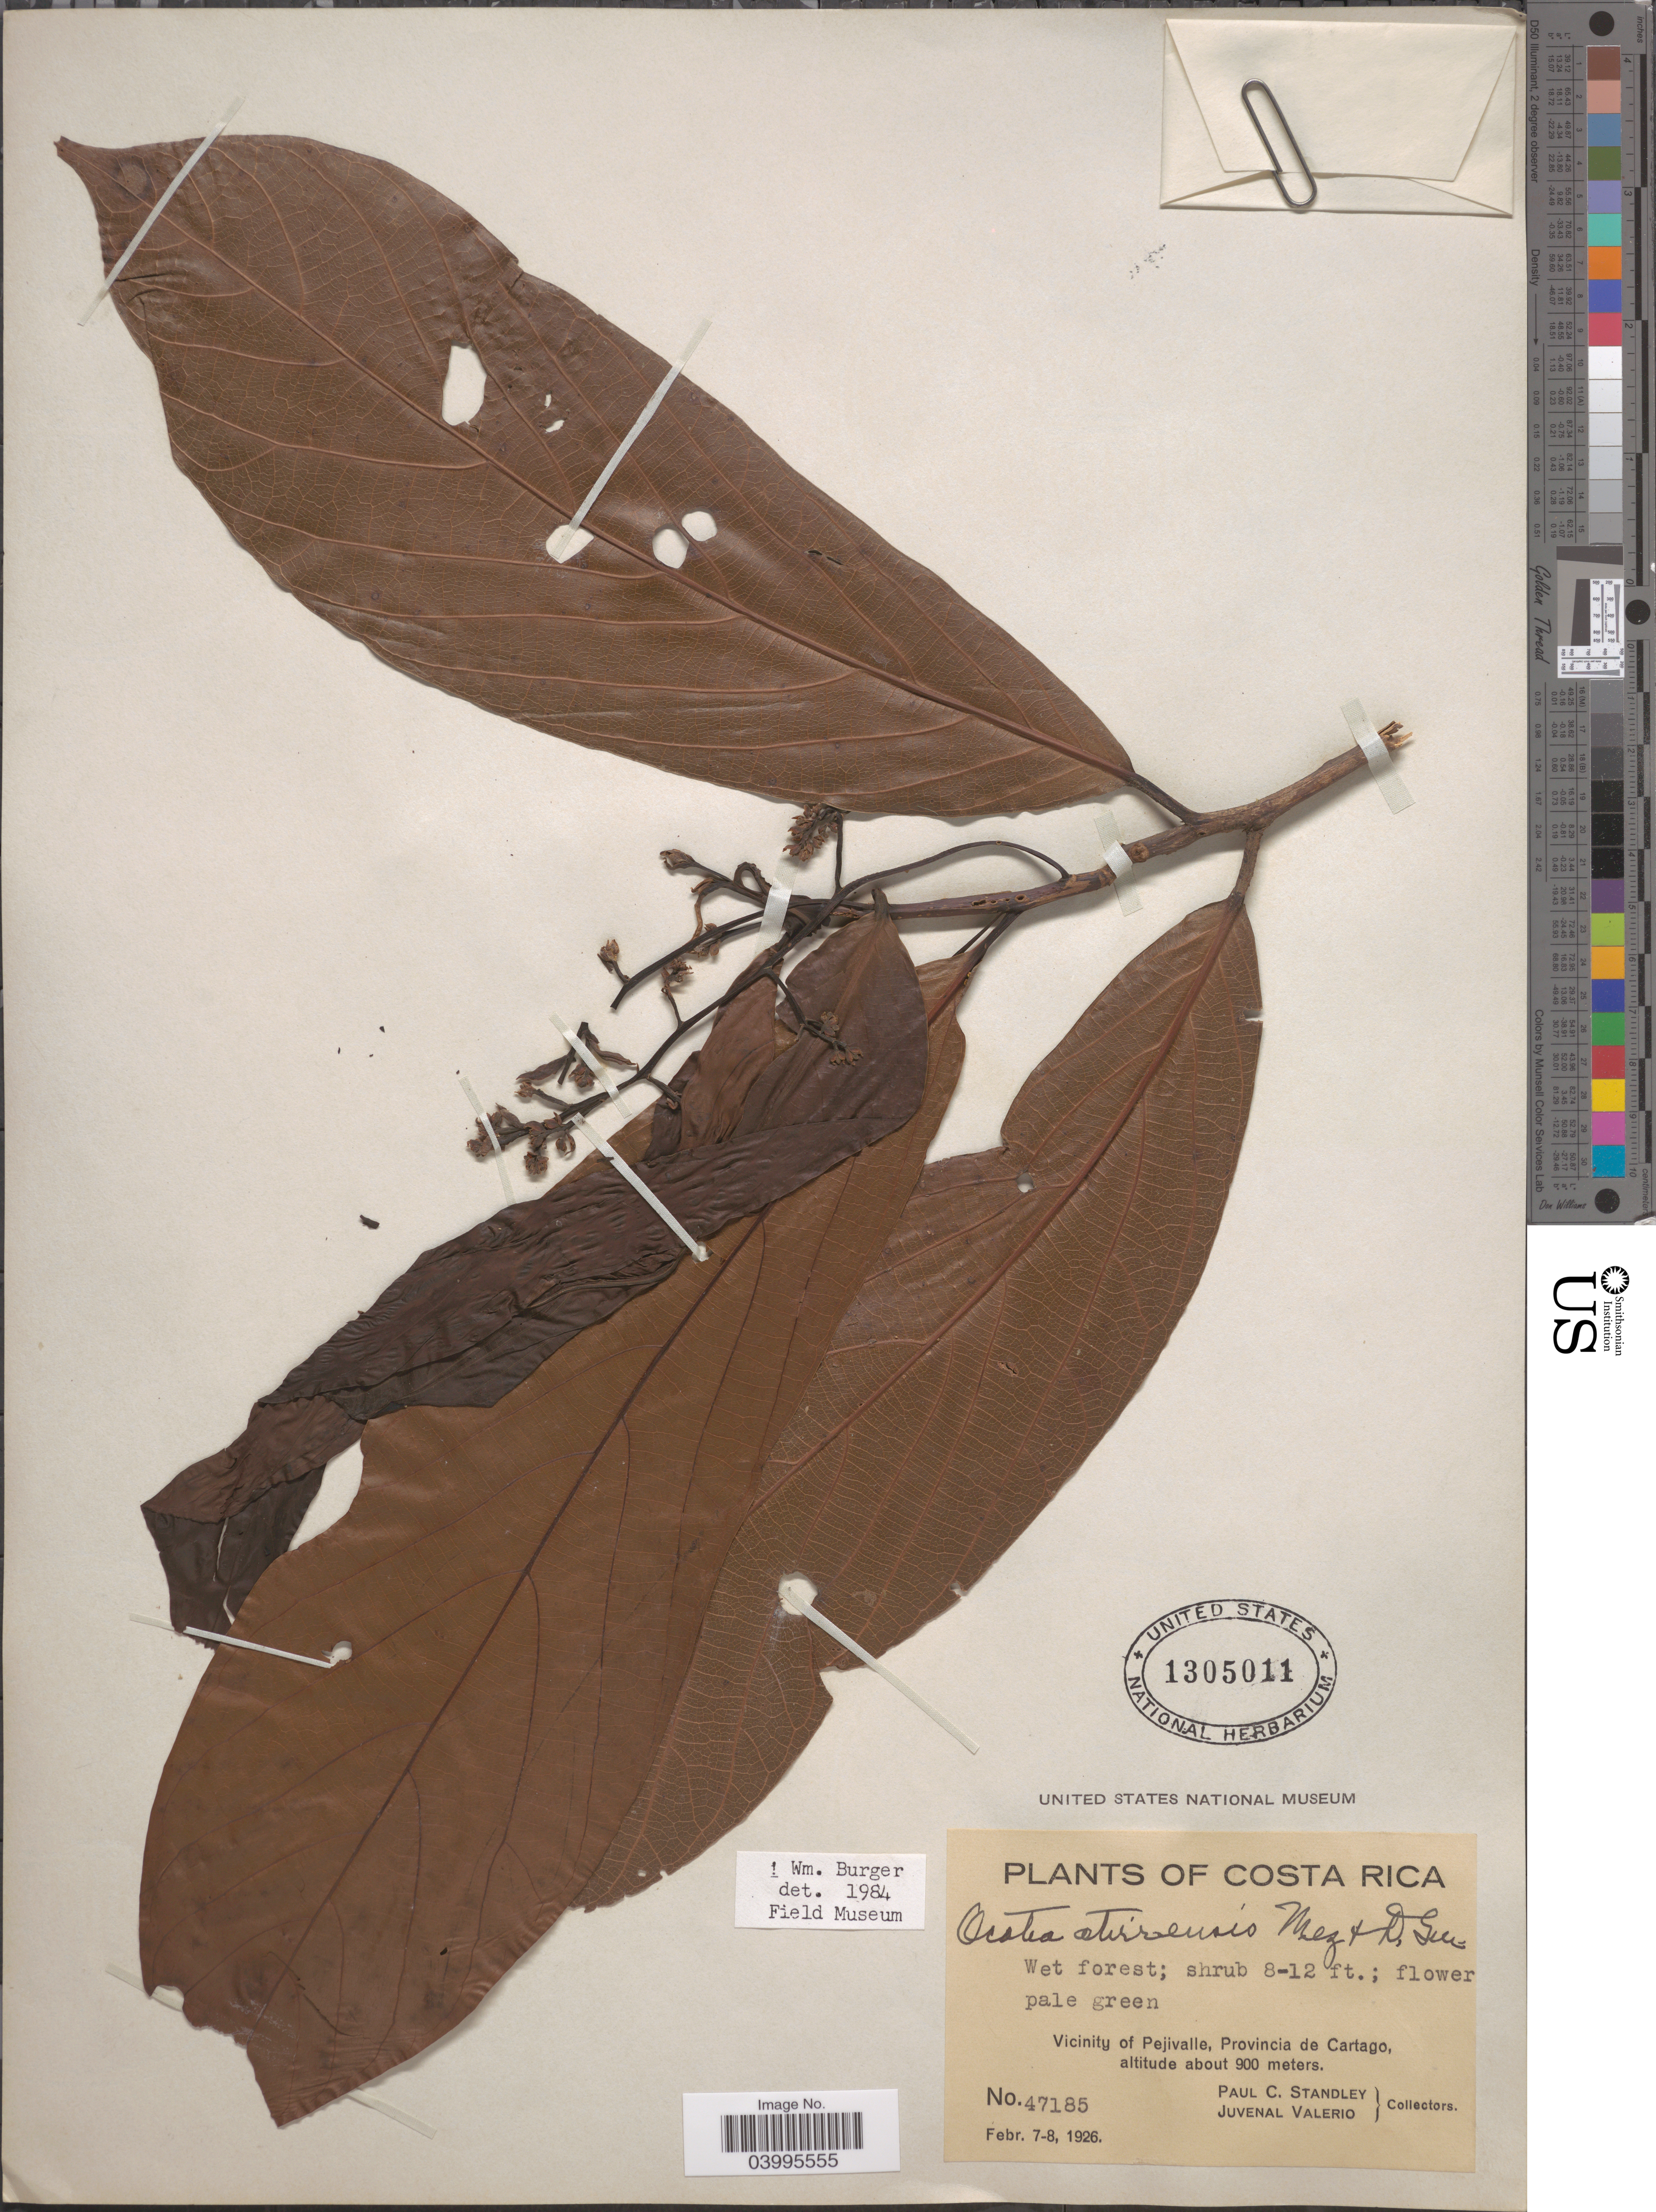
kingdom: Plantae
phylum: Tracheophyta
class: Magnoliopsida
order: Laurales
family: Lauraceae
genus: Ocotea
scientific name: Ocotea atirrensis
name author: Mez & Donn. Sm.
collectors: P. C. Standley & J. Valerio R.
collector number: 47185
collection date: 1926-02-07/1926-02-08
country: Costa Rica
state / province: Cartago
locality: Vicinity of Pejivalle.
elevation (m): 900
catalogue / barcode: US 1305011